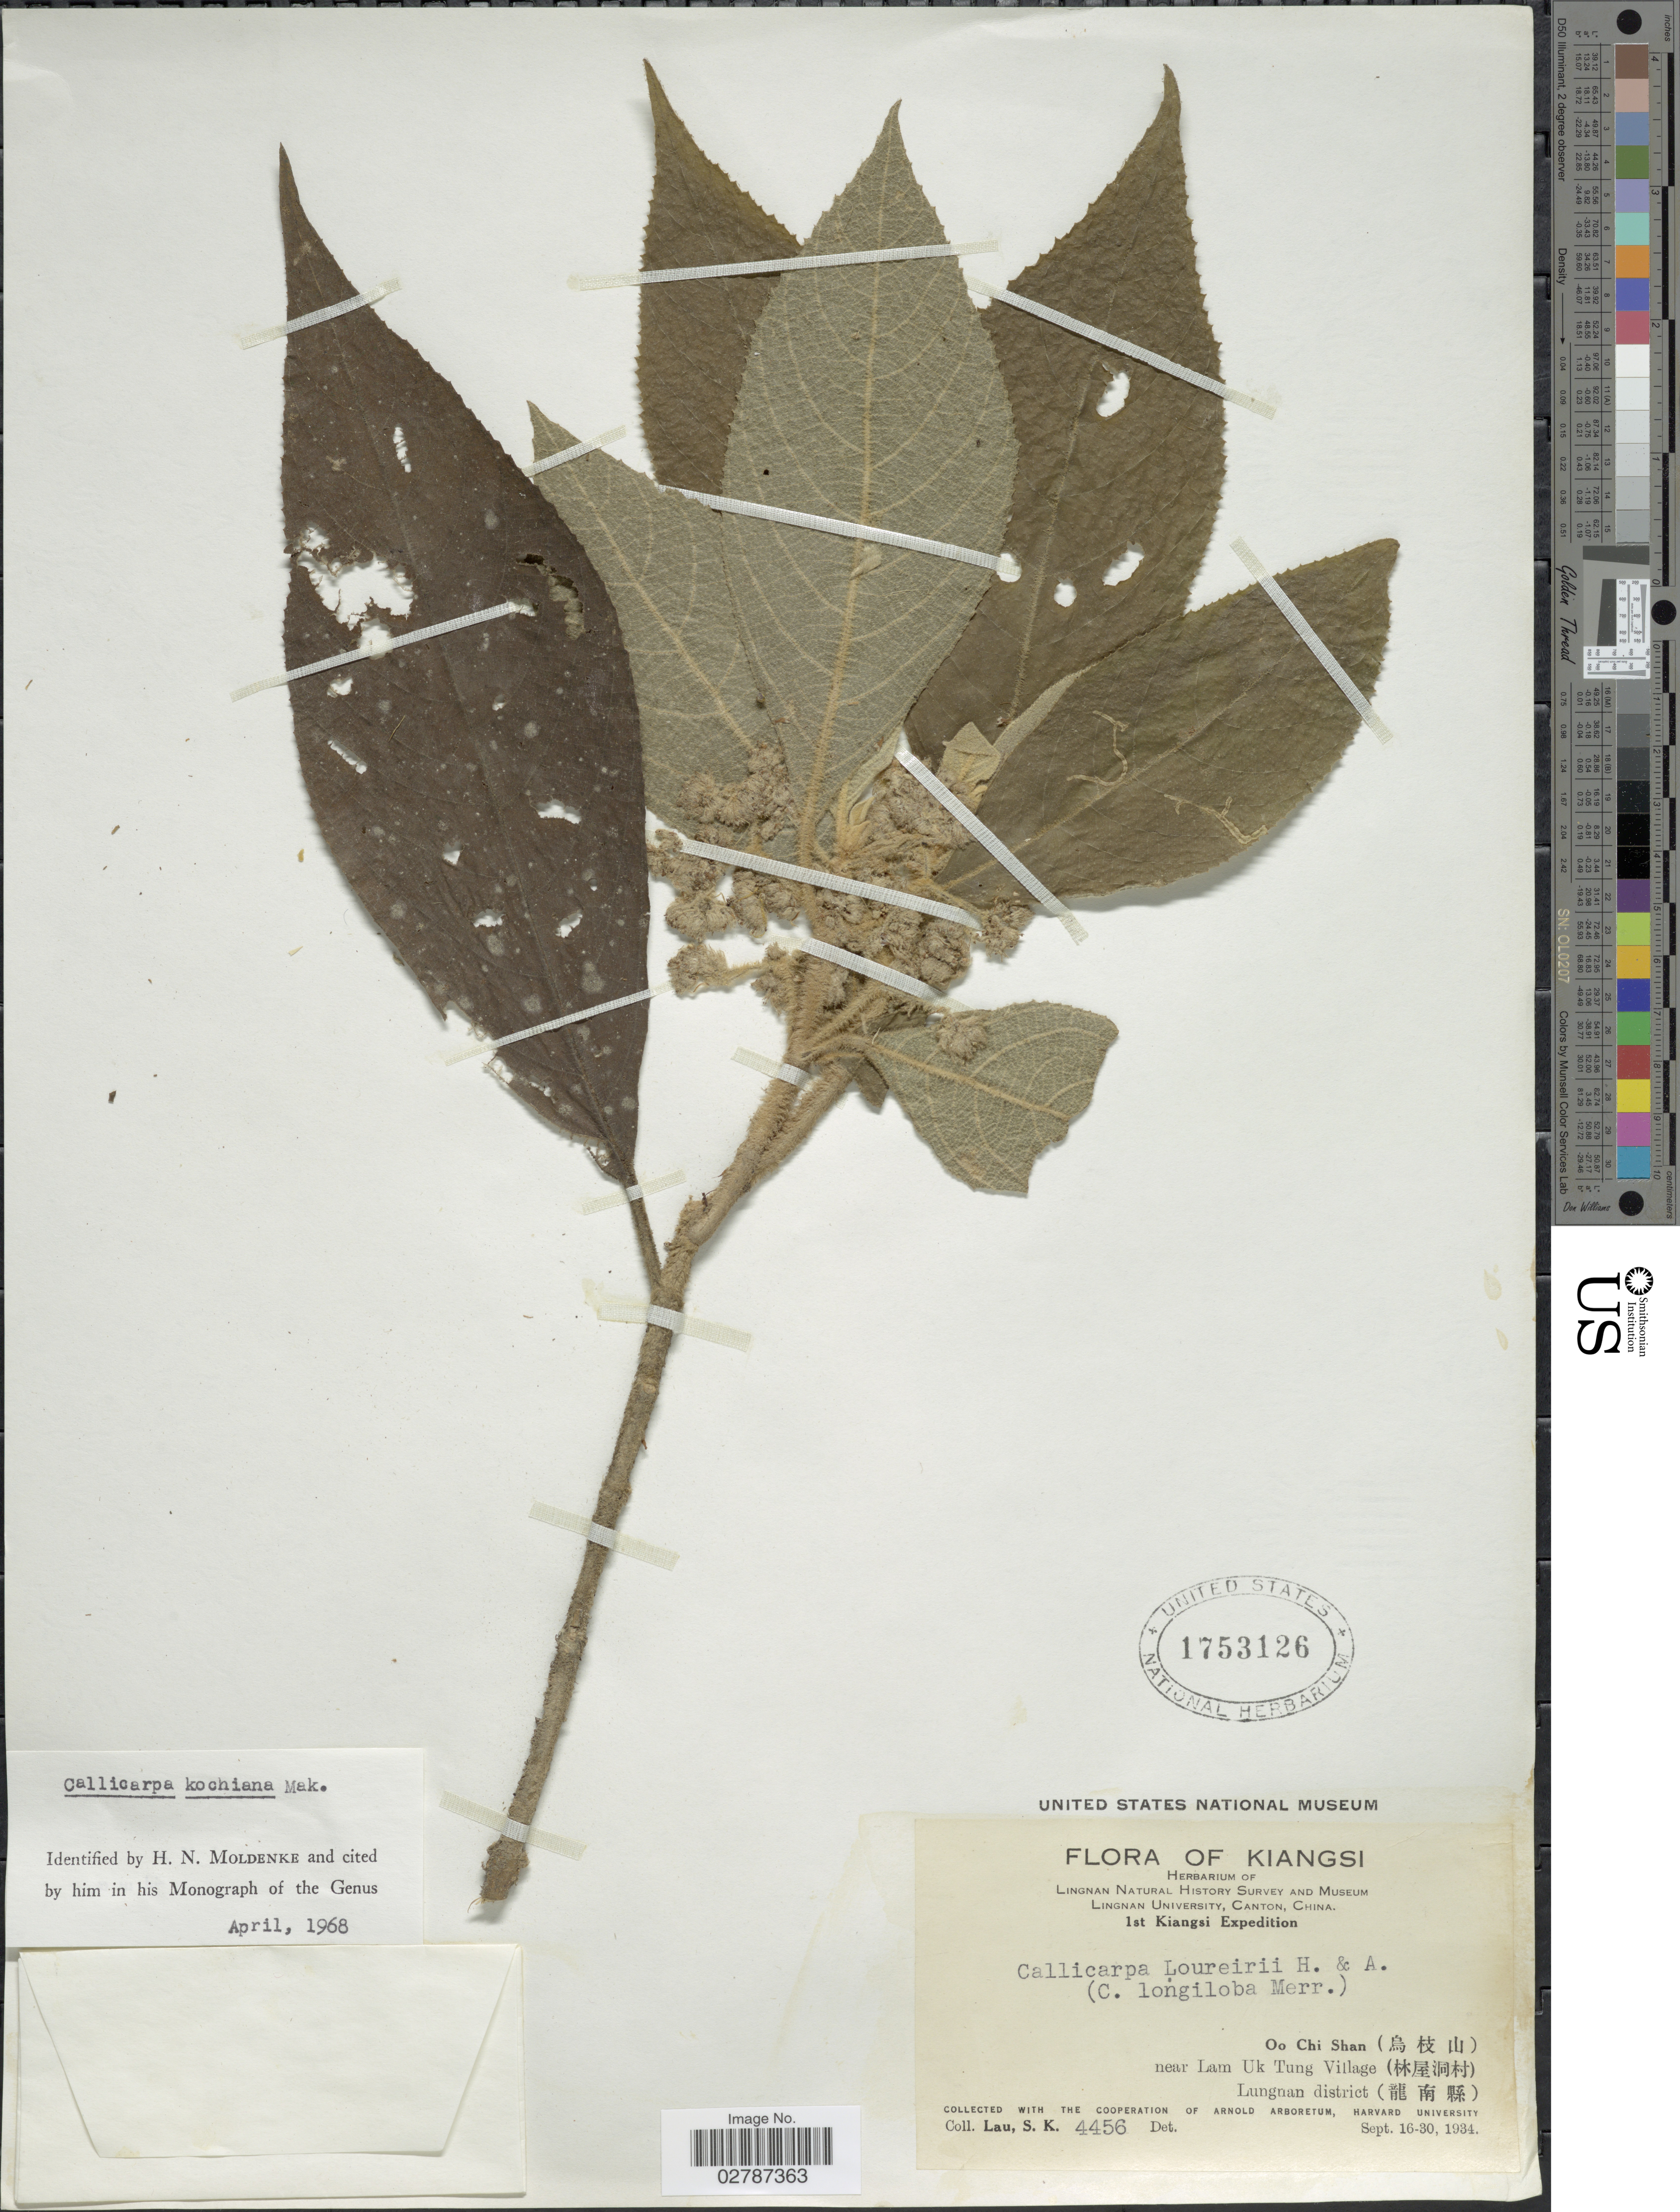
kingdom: Plantae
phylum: Tracheophyta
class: Magnoliopsida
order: Lamiales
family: Lamiaceae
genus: Callicarpa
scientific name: Callicarpa kochiana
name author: Makino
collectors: S. K. Lau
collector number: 4456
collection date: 1934-09-16/1934-09-30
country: China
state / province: Jiangxi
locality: Kiangsi. Oo Chi Shan (X). near Lam Uk Tung Village (X). Lungnan district (X).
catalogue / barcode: US 1753126